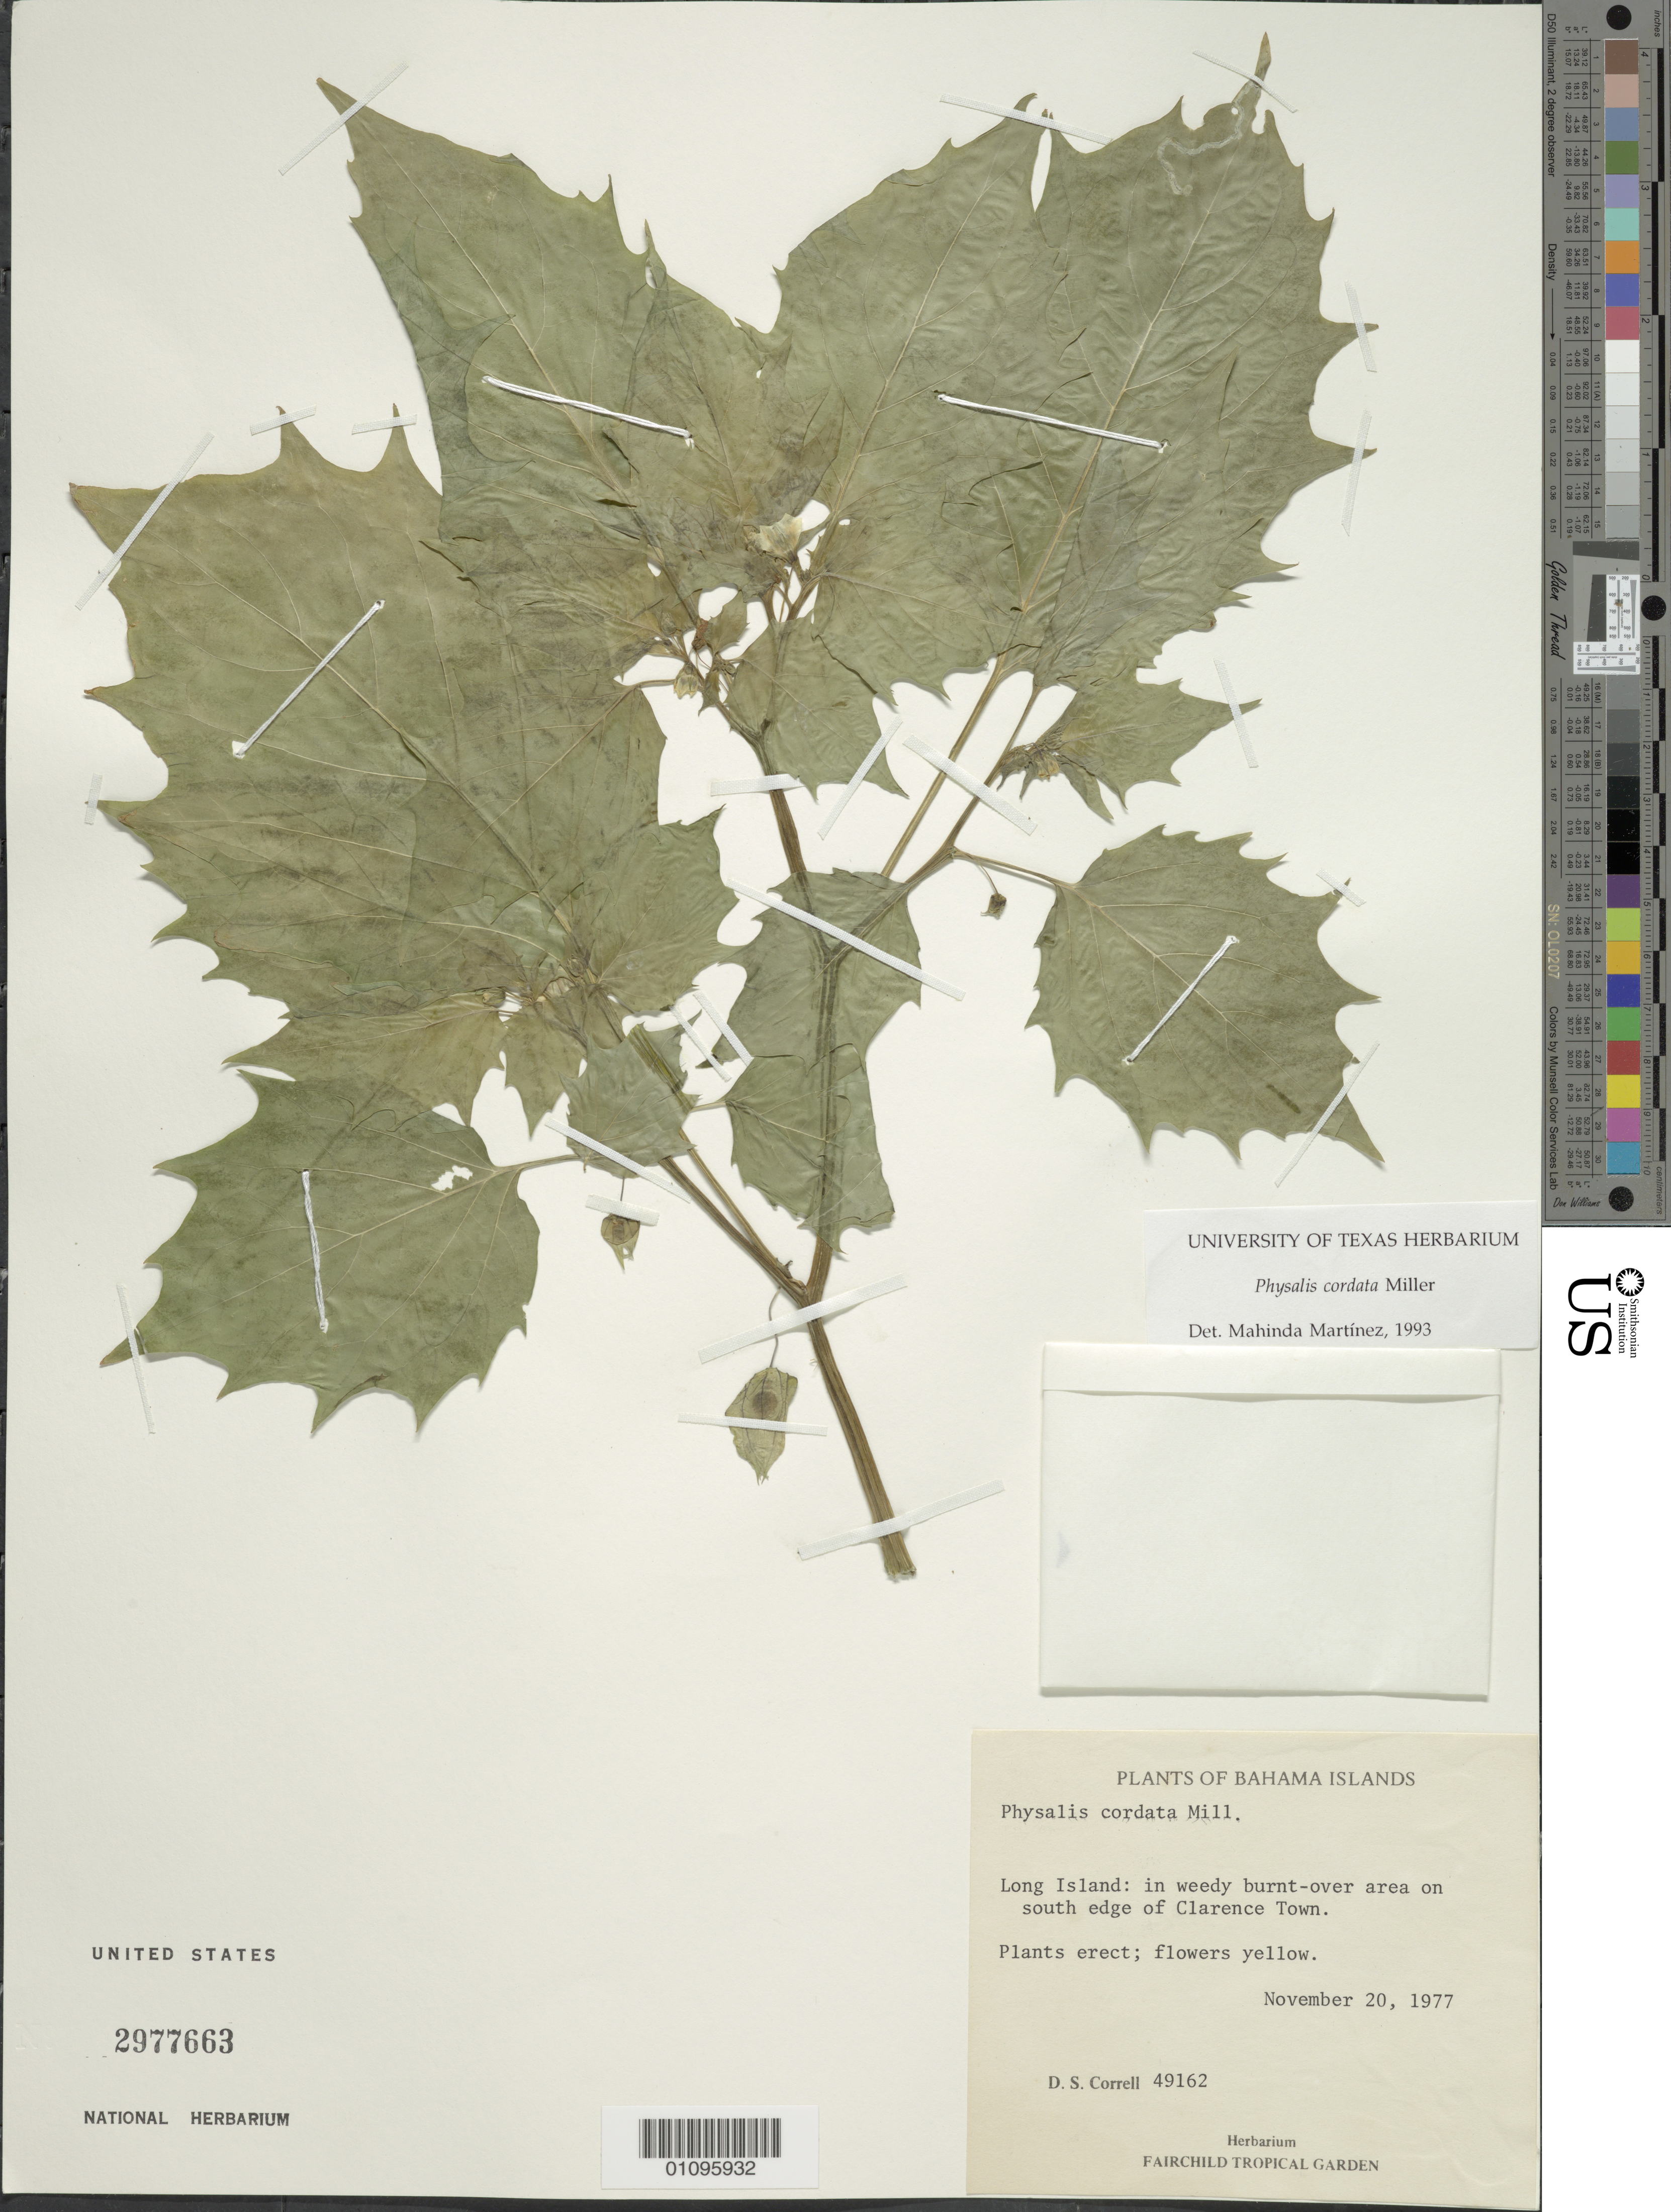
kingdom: Plantae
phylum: Tracheophyta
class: Magnoliopsida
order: Solanales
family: Solanaceae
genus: Physalis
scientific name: Physalis cordata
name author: Mill.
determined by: Martinez, M.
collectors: D. S. Correll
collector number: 49162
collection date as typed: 20 Nov 1977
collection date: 1977-11-20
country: Bahamas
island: Long I.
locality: Clarence Town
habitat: In burnt-over area on S edge of town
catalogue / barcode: US 2977663